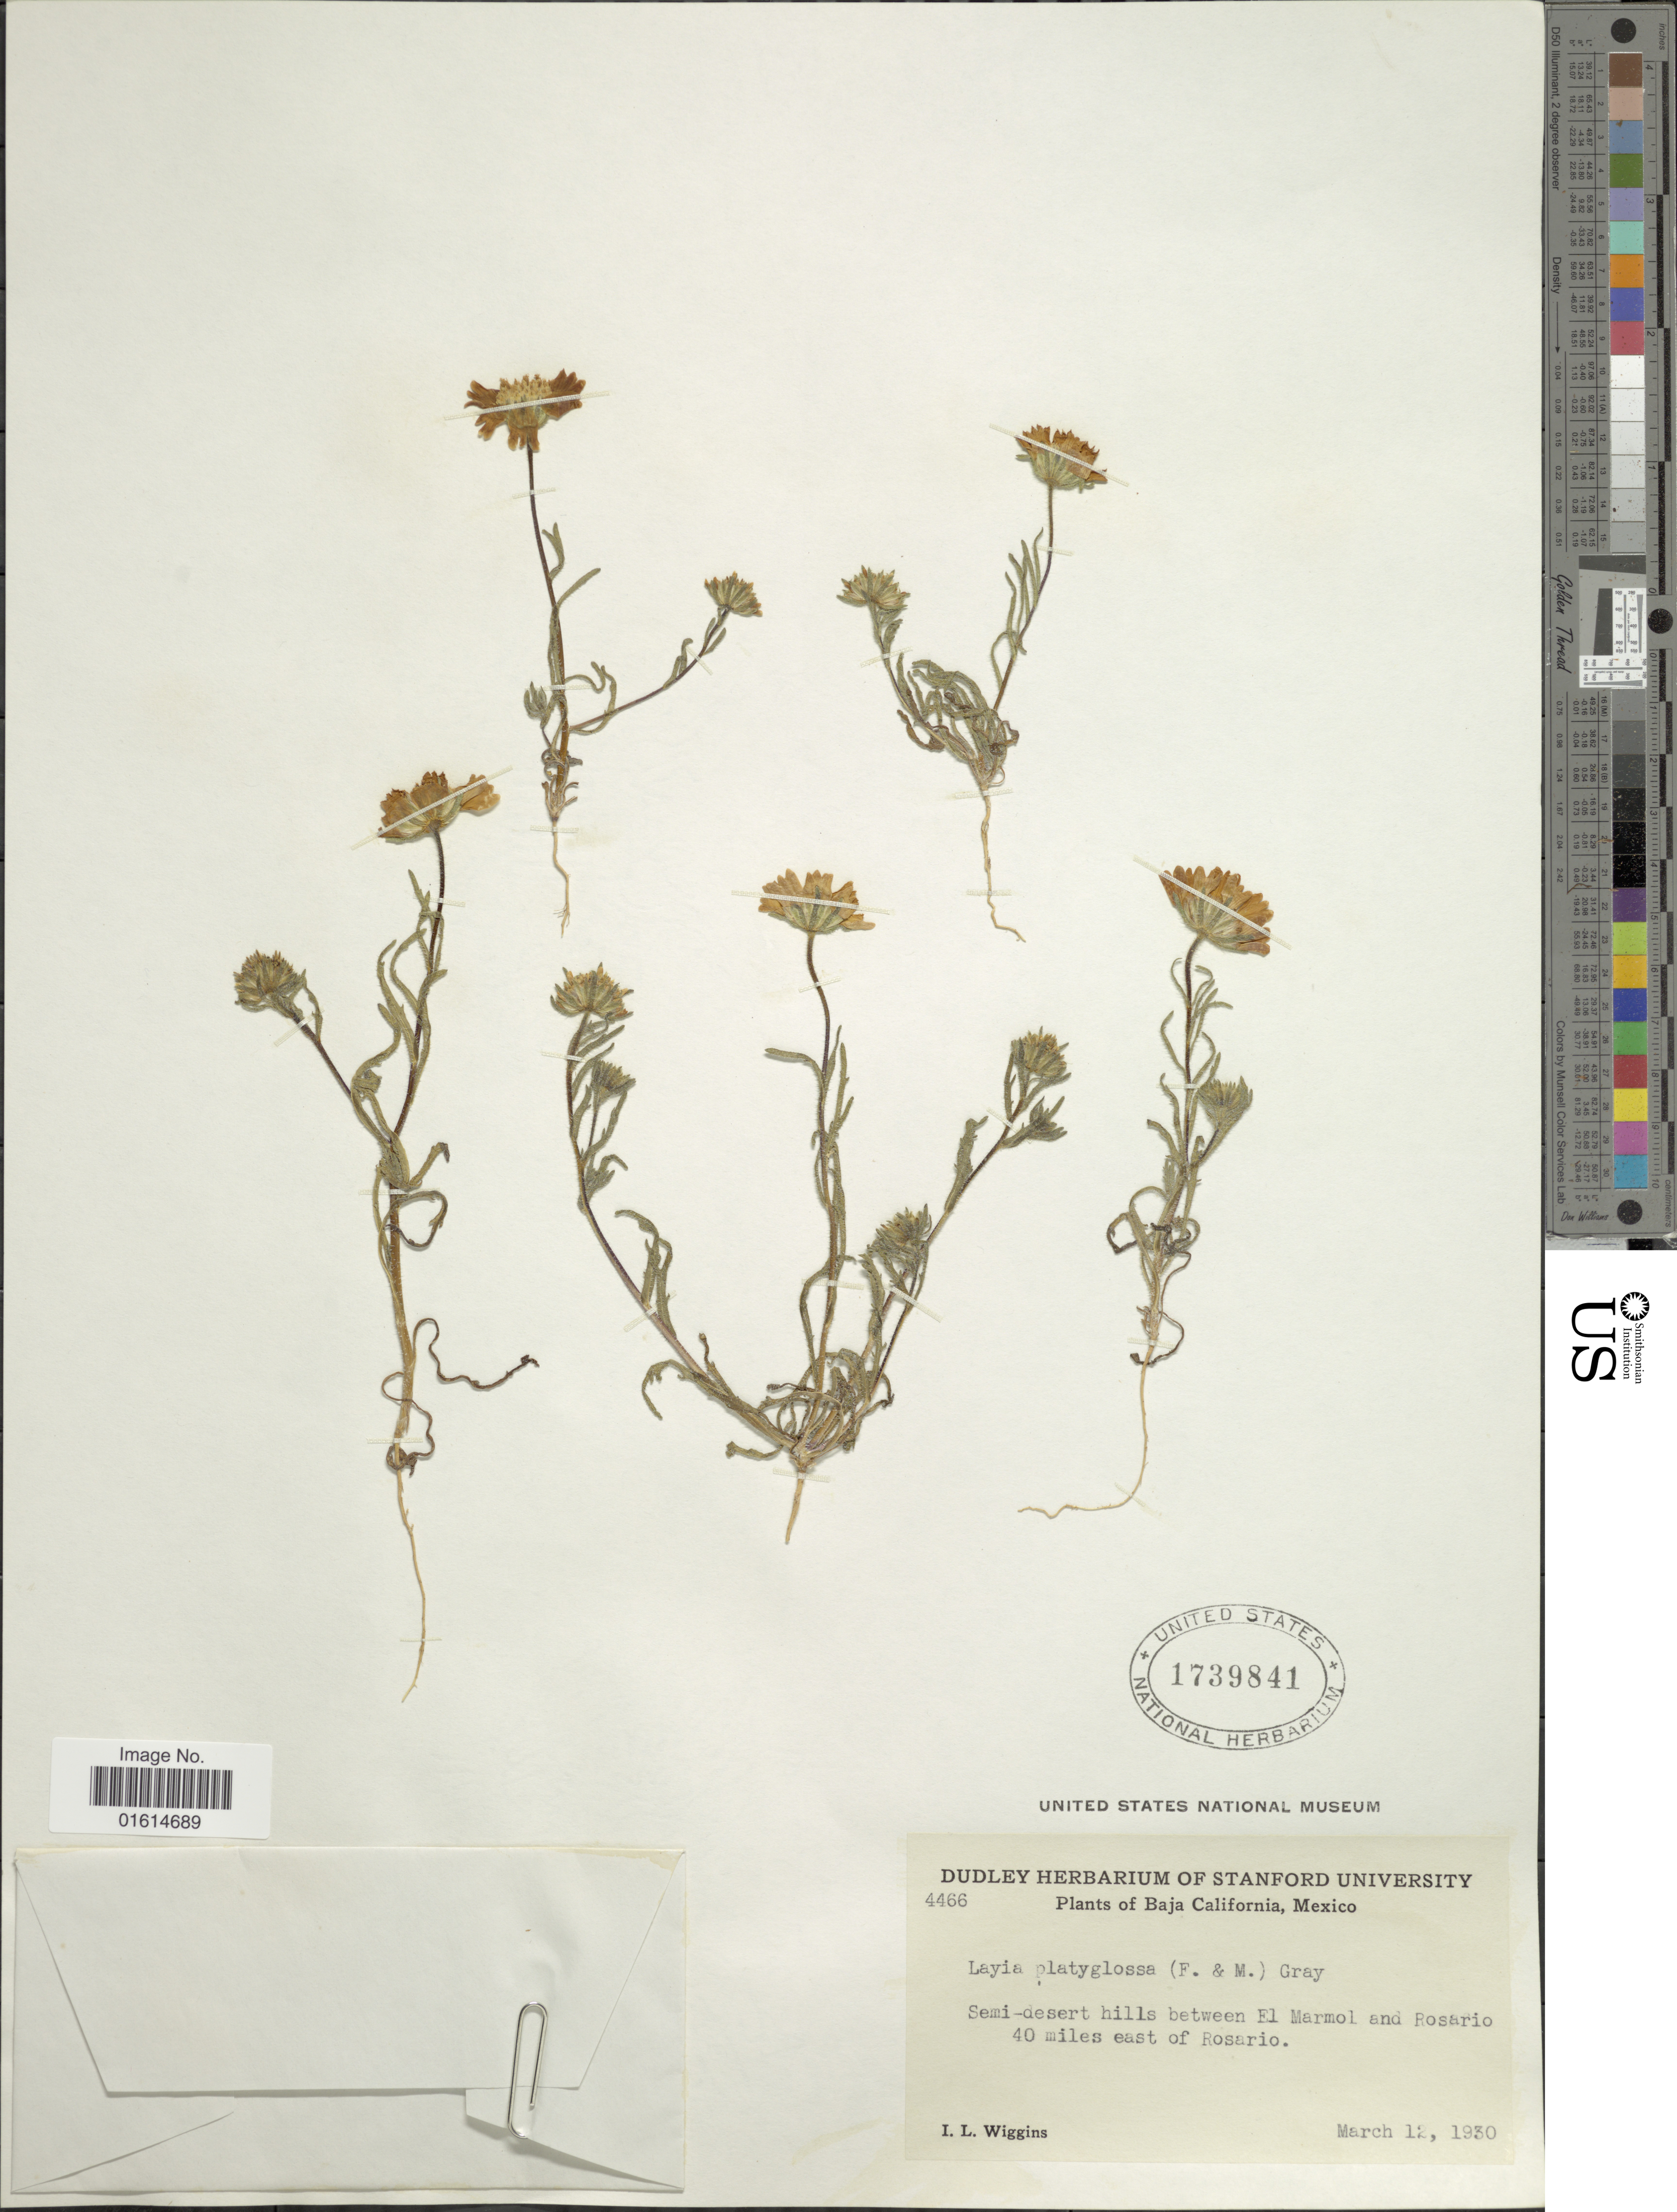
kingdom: Plantae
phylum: Tracheophyta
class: Magnoliopsida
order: Asterales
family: Asteraceae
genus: Layia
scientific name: Layia platyglossa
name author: (Fisch.) A. Gray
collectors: I. L. Wiggins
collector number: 4466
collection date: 1930-03-12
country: Mexico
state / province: Baja California Norte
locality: Semi-desert hills between El Marmol and Rosario 40 miles east of Rosario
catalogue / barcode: US 1739841